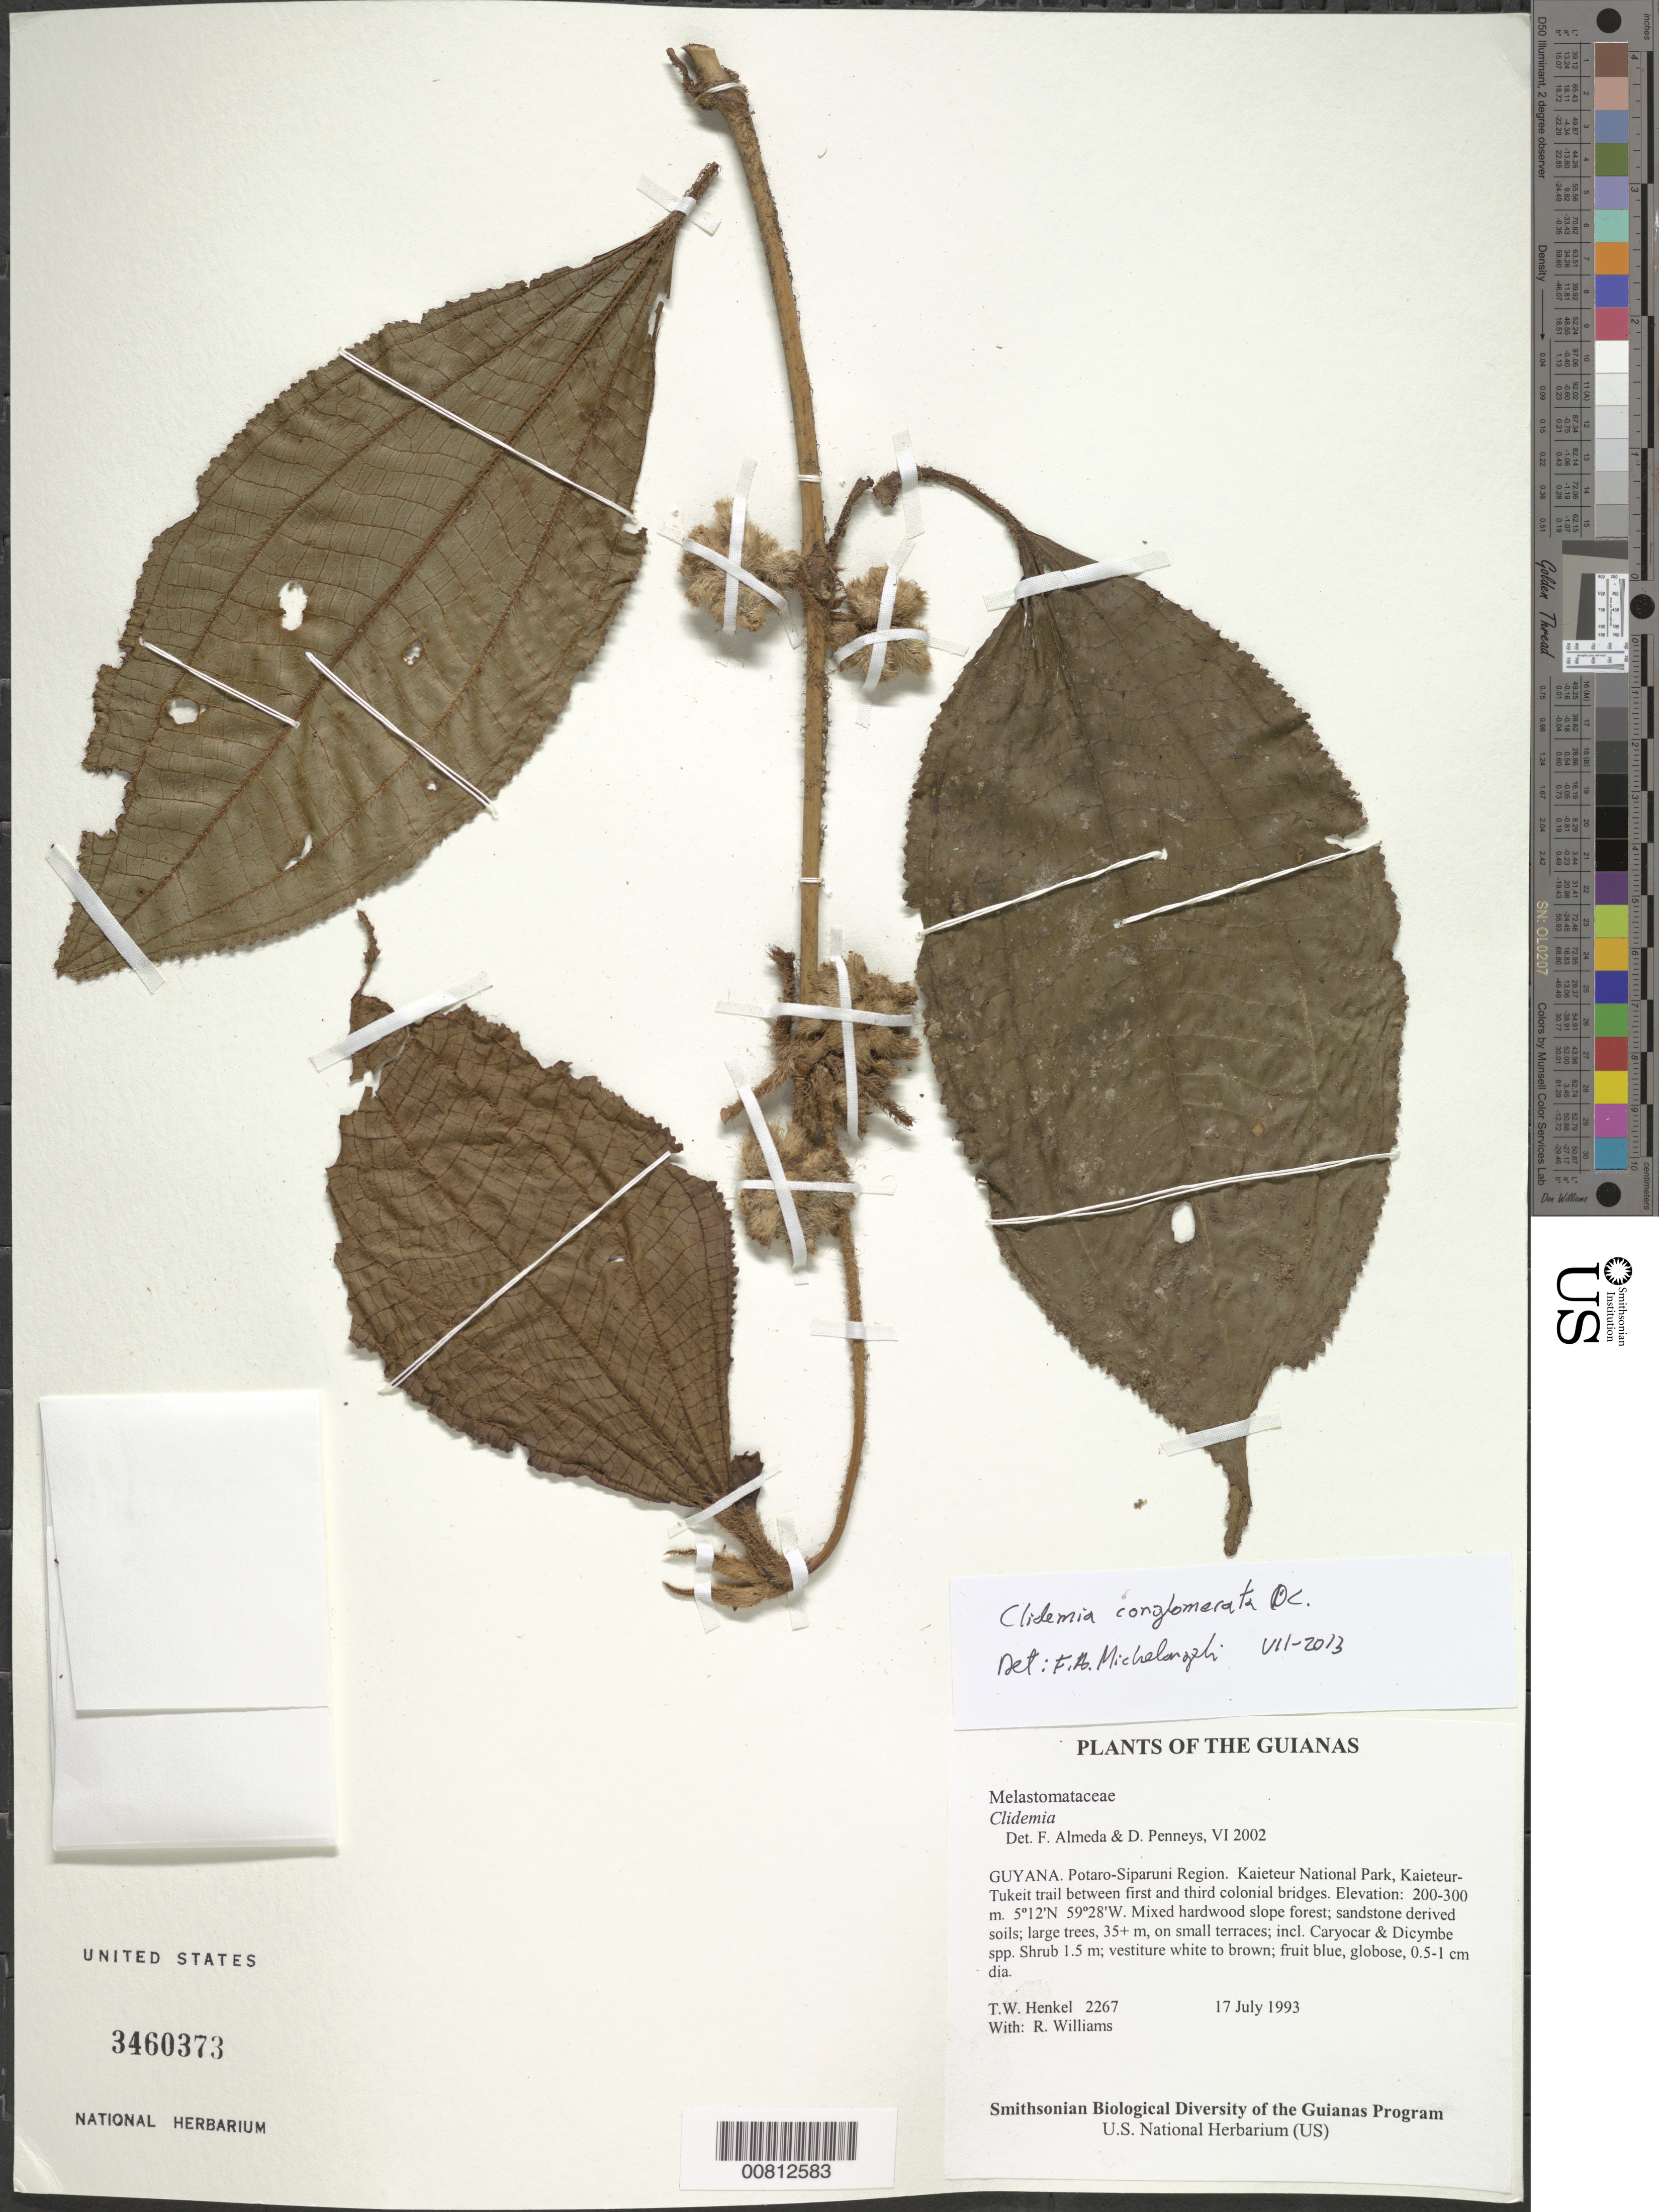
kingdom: Plantae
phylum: Tracheophyta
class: Magnoliopsida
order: Myrtales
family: Melastomataceae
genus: Clidemia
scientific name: Clidemia conglomerata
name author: DC.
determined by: Michelangeli, F. A.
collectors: T. Henkel & R. Williams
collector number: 2267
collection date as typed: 17 July 1993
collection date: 1993-07-17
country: Guyana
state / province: Potaro-Siparuni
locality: Kaieteur National Park, Kaieteur-Tukeit trail between first and third colonial bridges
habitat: Mixed hardwood slope forest; sandstone derived soils; large trees, 35+ m, on small terraces; incl. Caryocar & Dicymbe spp.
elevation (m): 200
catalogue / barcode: US 3460373